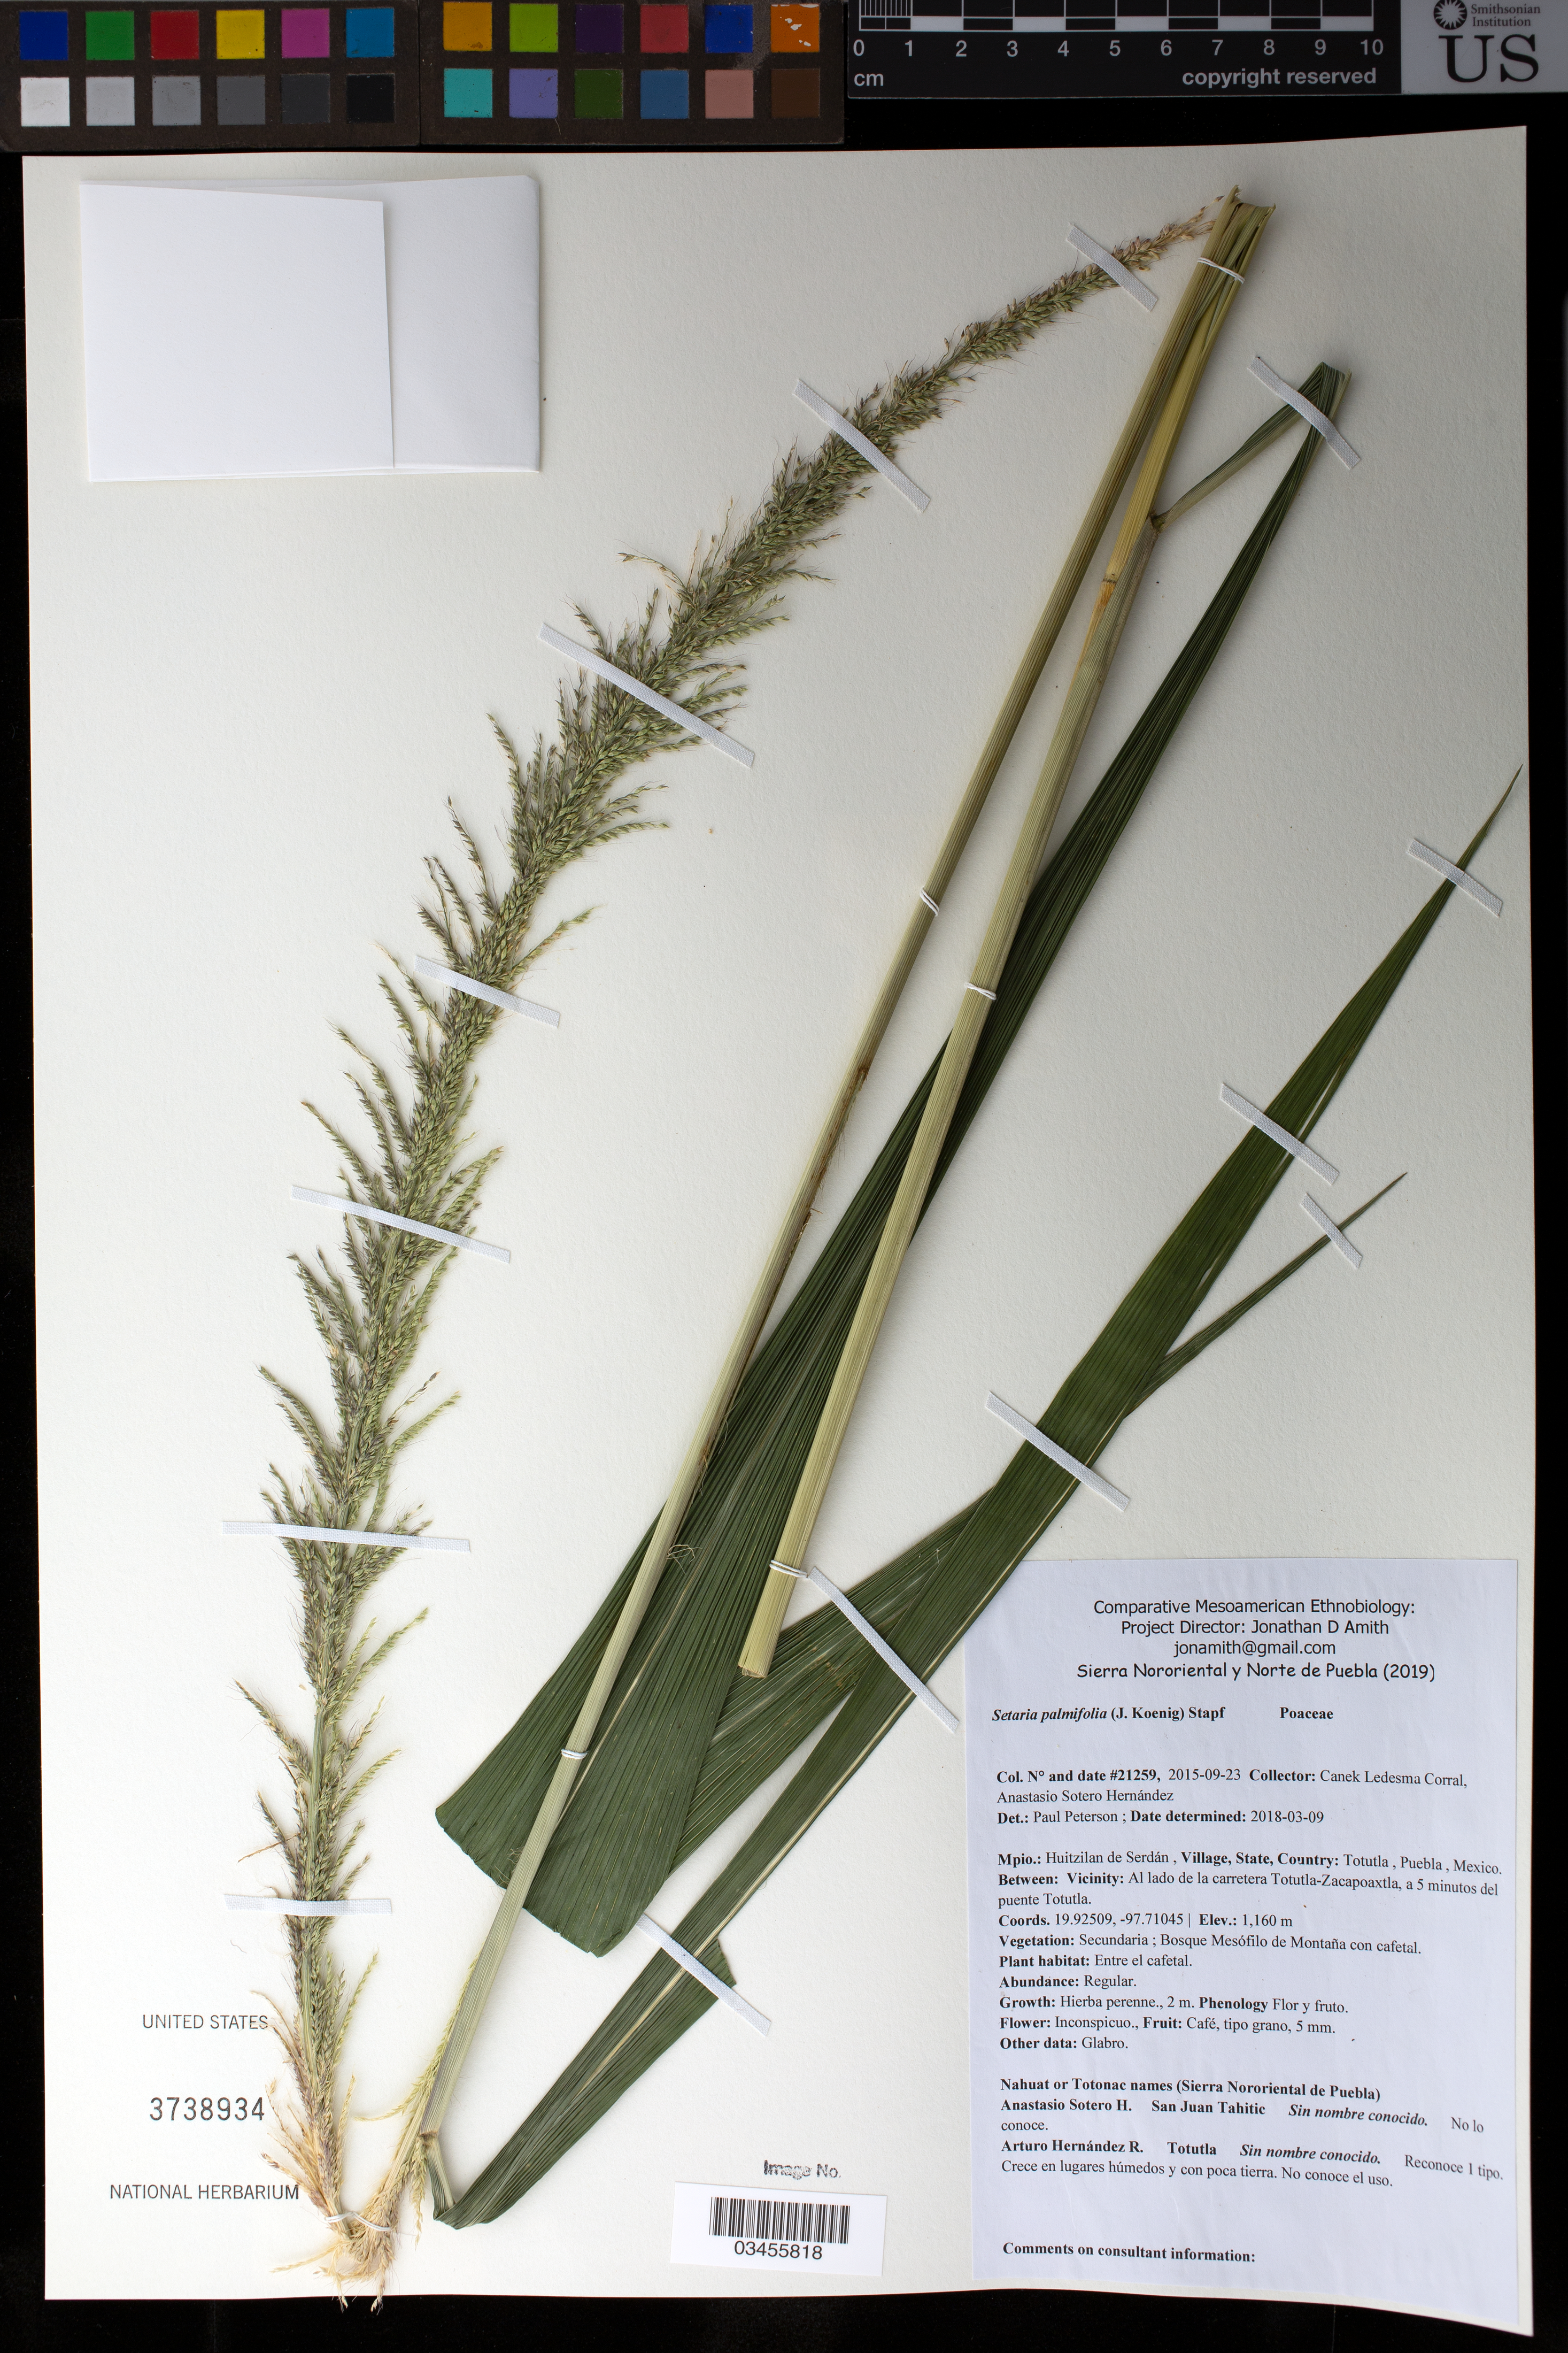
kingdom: Plantae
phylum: Tracheophyta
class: Liliopsida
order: Poales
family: Poaceae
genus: Setaria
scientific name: Setaria palmifolia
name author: (J. Koenig) Stapf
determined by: Peterson, Paul M., (BOT), Smithsonian Institution - National Museum of Natural History (UNITED STATES)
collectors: Canek Ledesma C. & A. Sotero H.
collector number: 21259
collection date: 2015-09-23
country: México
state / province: Puebla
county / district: Huitzilan de Serdán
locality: PUEBLO: Totutla; LOCALIDAD EXACTA: Al lado de la carretera Totutla-Zacapoaxtla, a 5 minutos del puente Totutla.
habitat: Bosque mesófilo de montaña con cafetal | Entre el cafetal.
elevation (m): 1160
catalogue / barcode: US 3738934